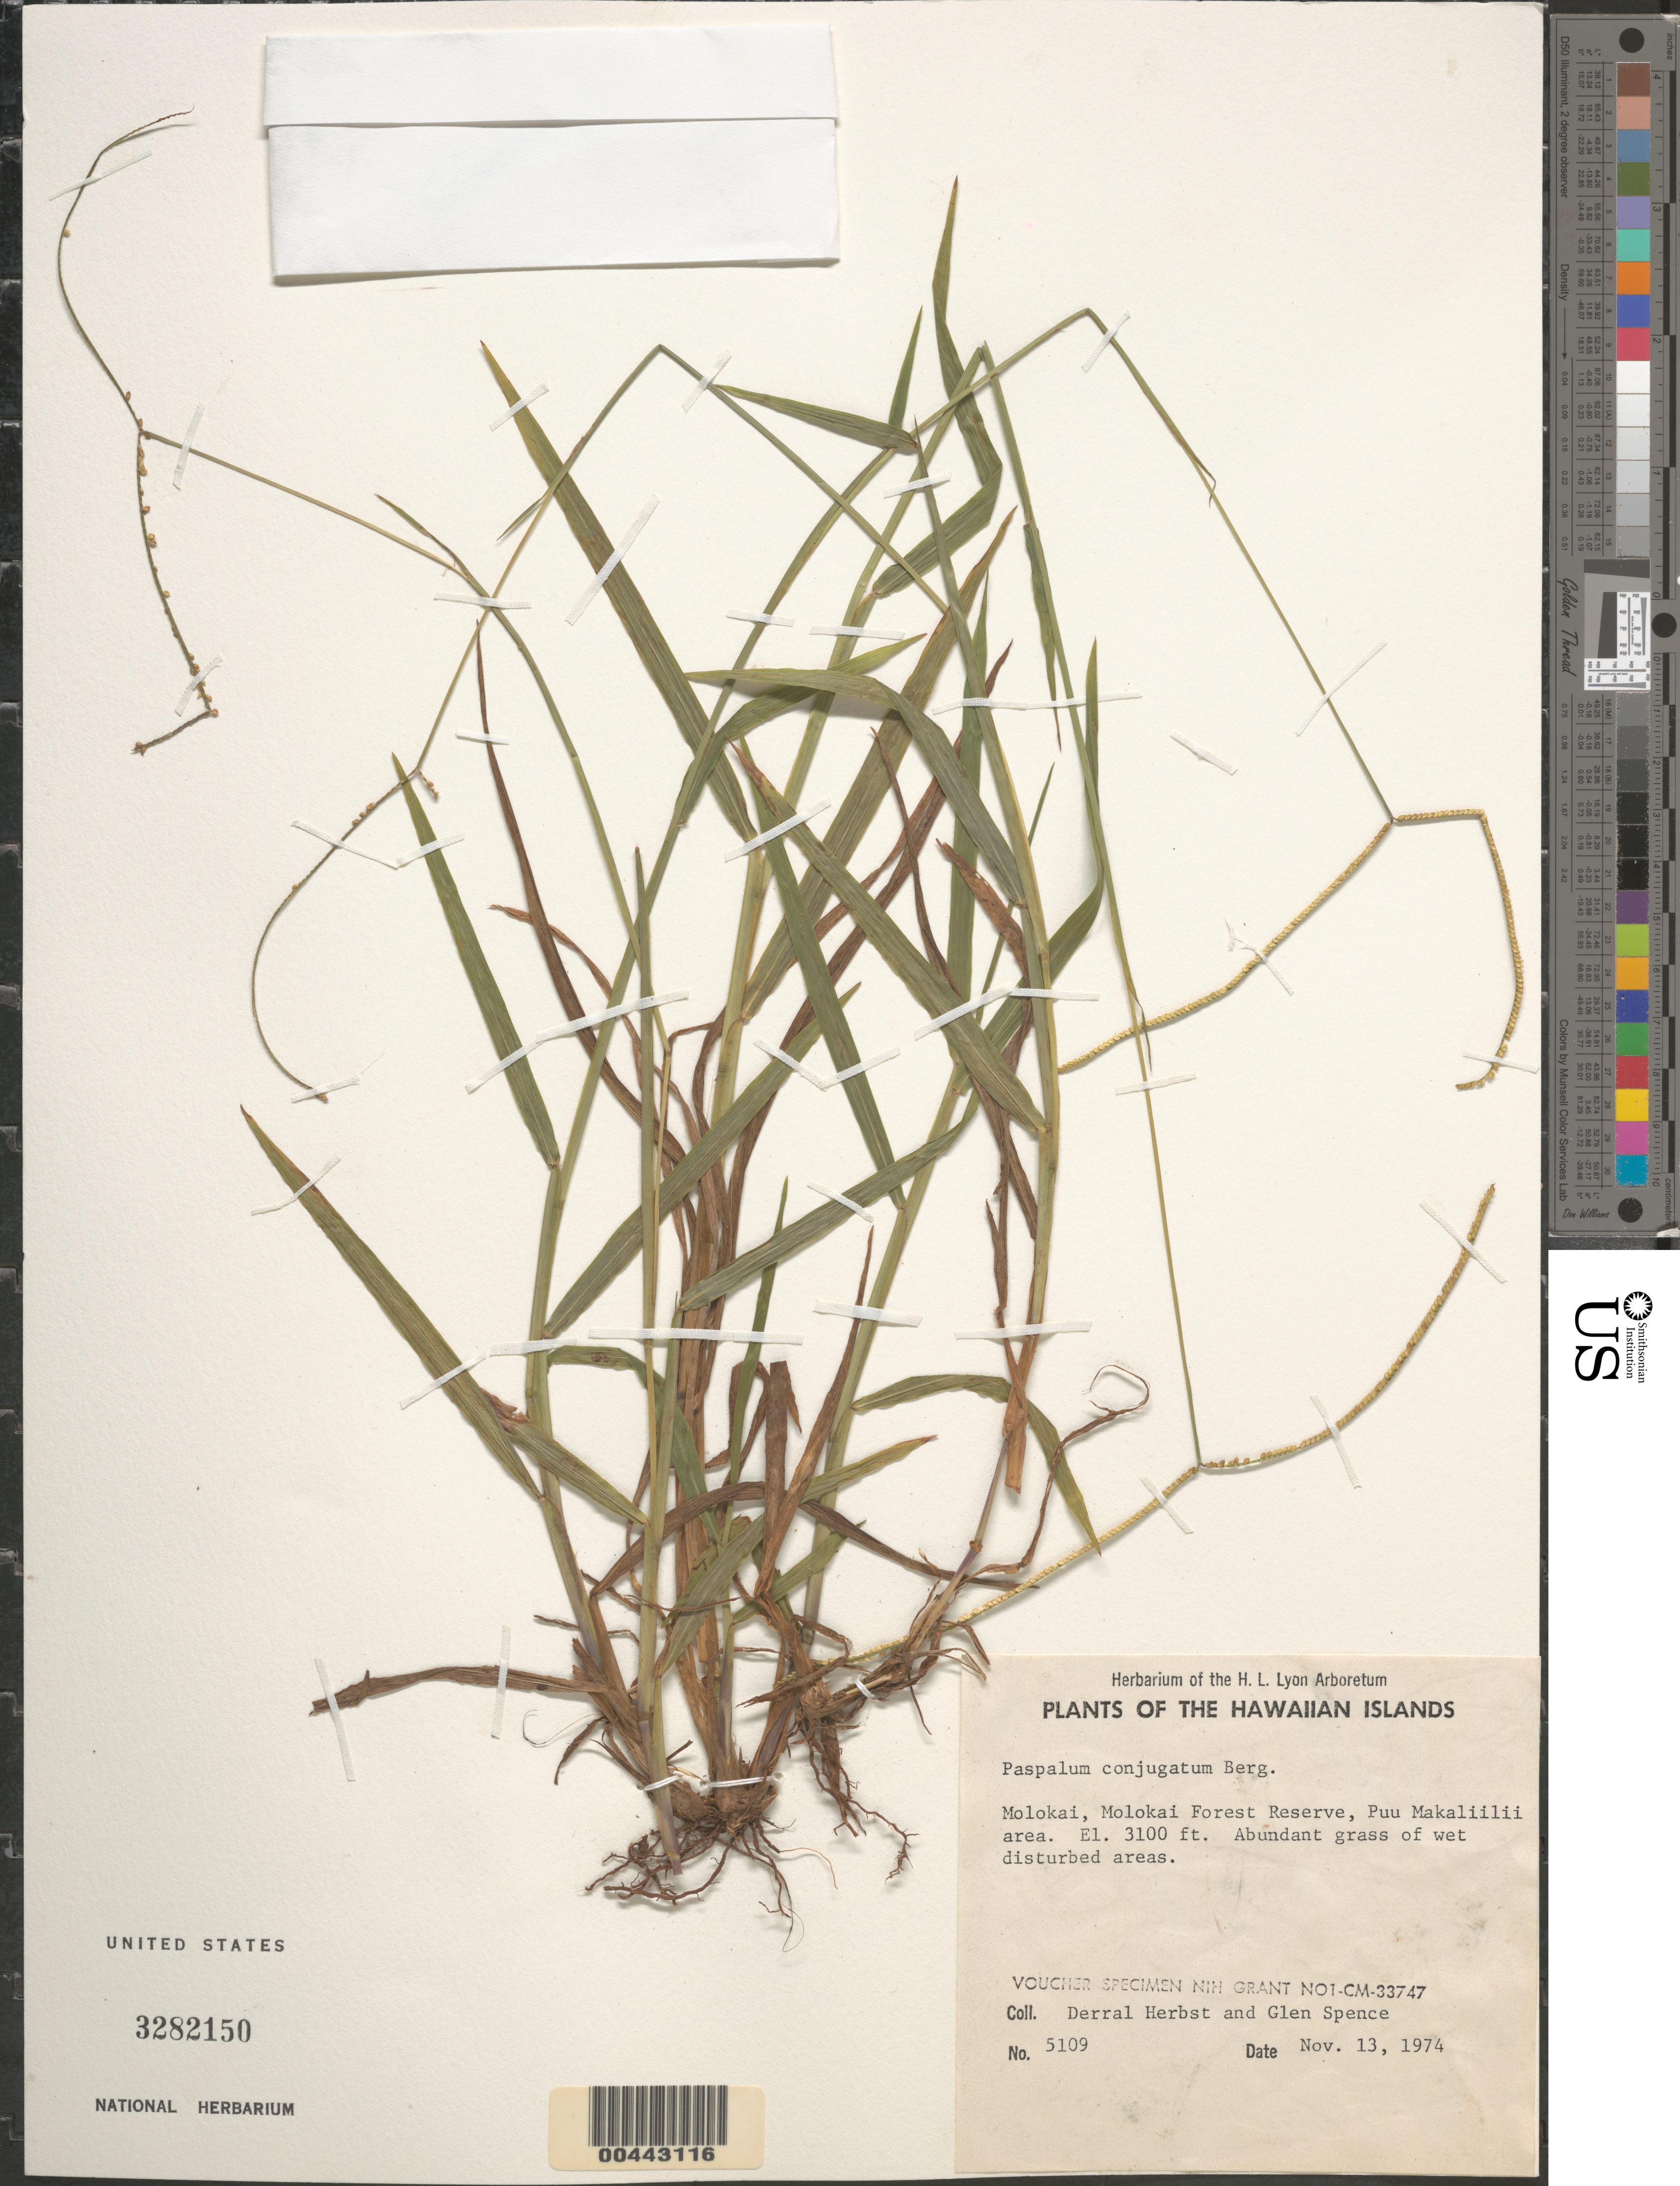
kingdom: Plantae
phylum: Tracheophyta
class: Liliopsida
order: Poales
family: Poaceae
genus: Paspalum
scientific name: Paspalum conjugatum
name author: P.J. Bergius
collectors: D. R. Herbst & G. Spence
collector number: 5109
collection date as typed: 13 Nov 1974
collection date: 1974-11-13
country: United States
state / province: Hawaii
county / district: Maui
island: Moloka'i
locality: Molokai Forest Reserve, Puu Makaliilii area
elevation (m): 945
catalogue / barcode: US 3282150